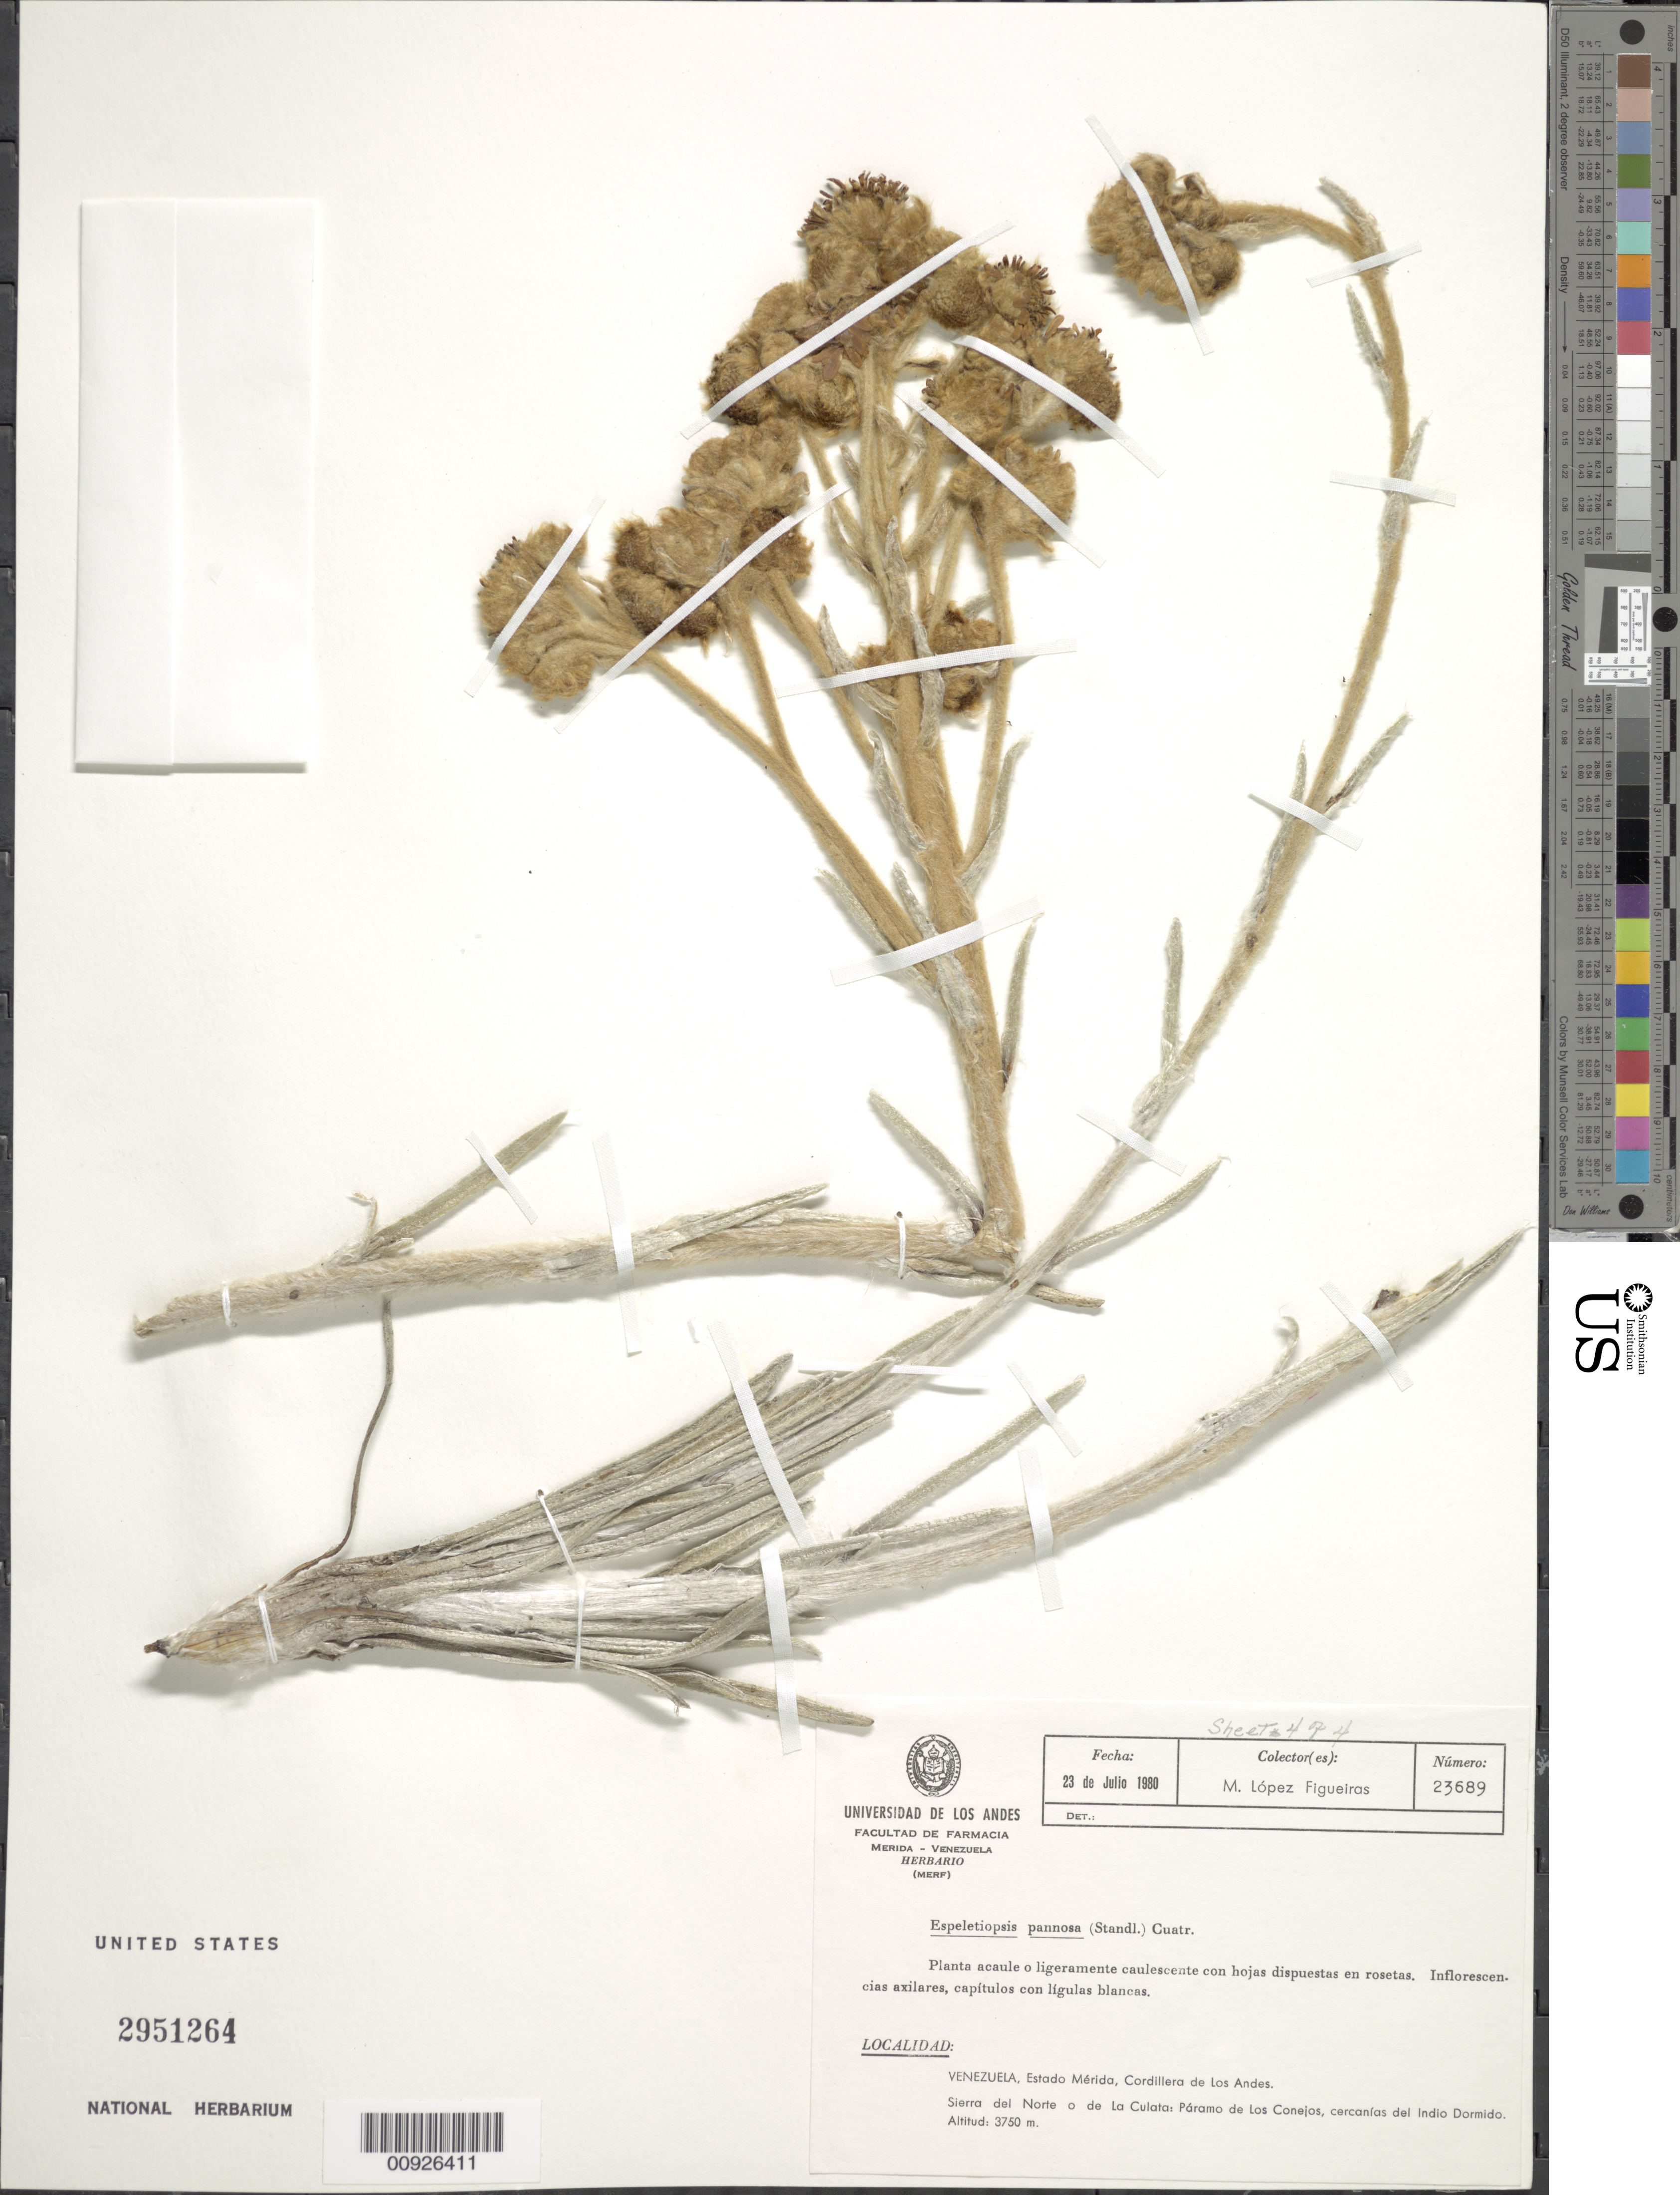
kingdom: Plantae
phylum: Tracheophyta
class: Magnoliopsida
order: Asterales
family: Asteraceae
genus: Espeletiopsis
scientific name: Espeletiopsis pannosa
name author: (Standl.) Cuatrec.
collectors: M. López Figueiras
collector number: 23689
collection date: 1980-07-23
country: Venezuela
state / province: Mérida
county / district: Campo Elías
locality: P. de los Conejos. Cercanías del Indio Dormido, Sierra del Norte o de la Culata.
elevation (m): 3750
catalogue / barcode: US 2951264